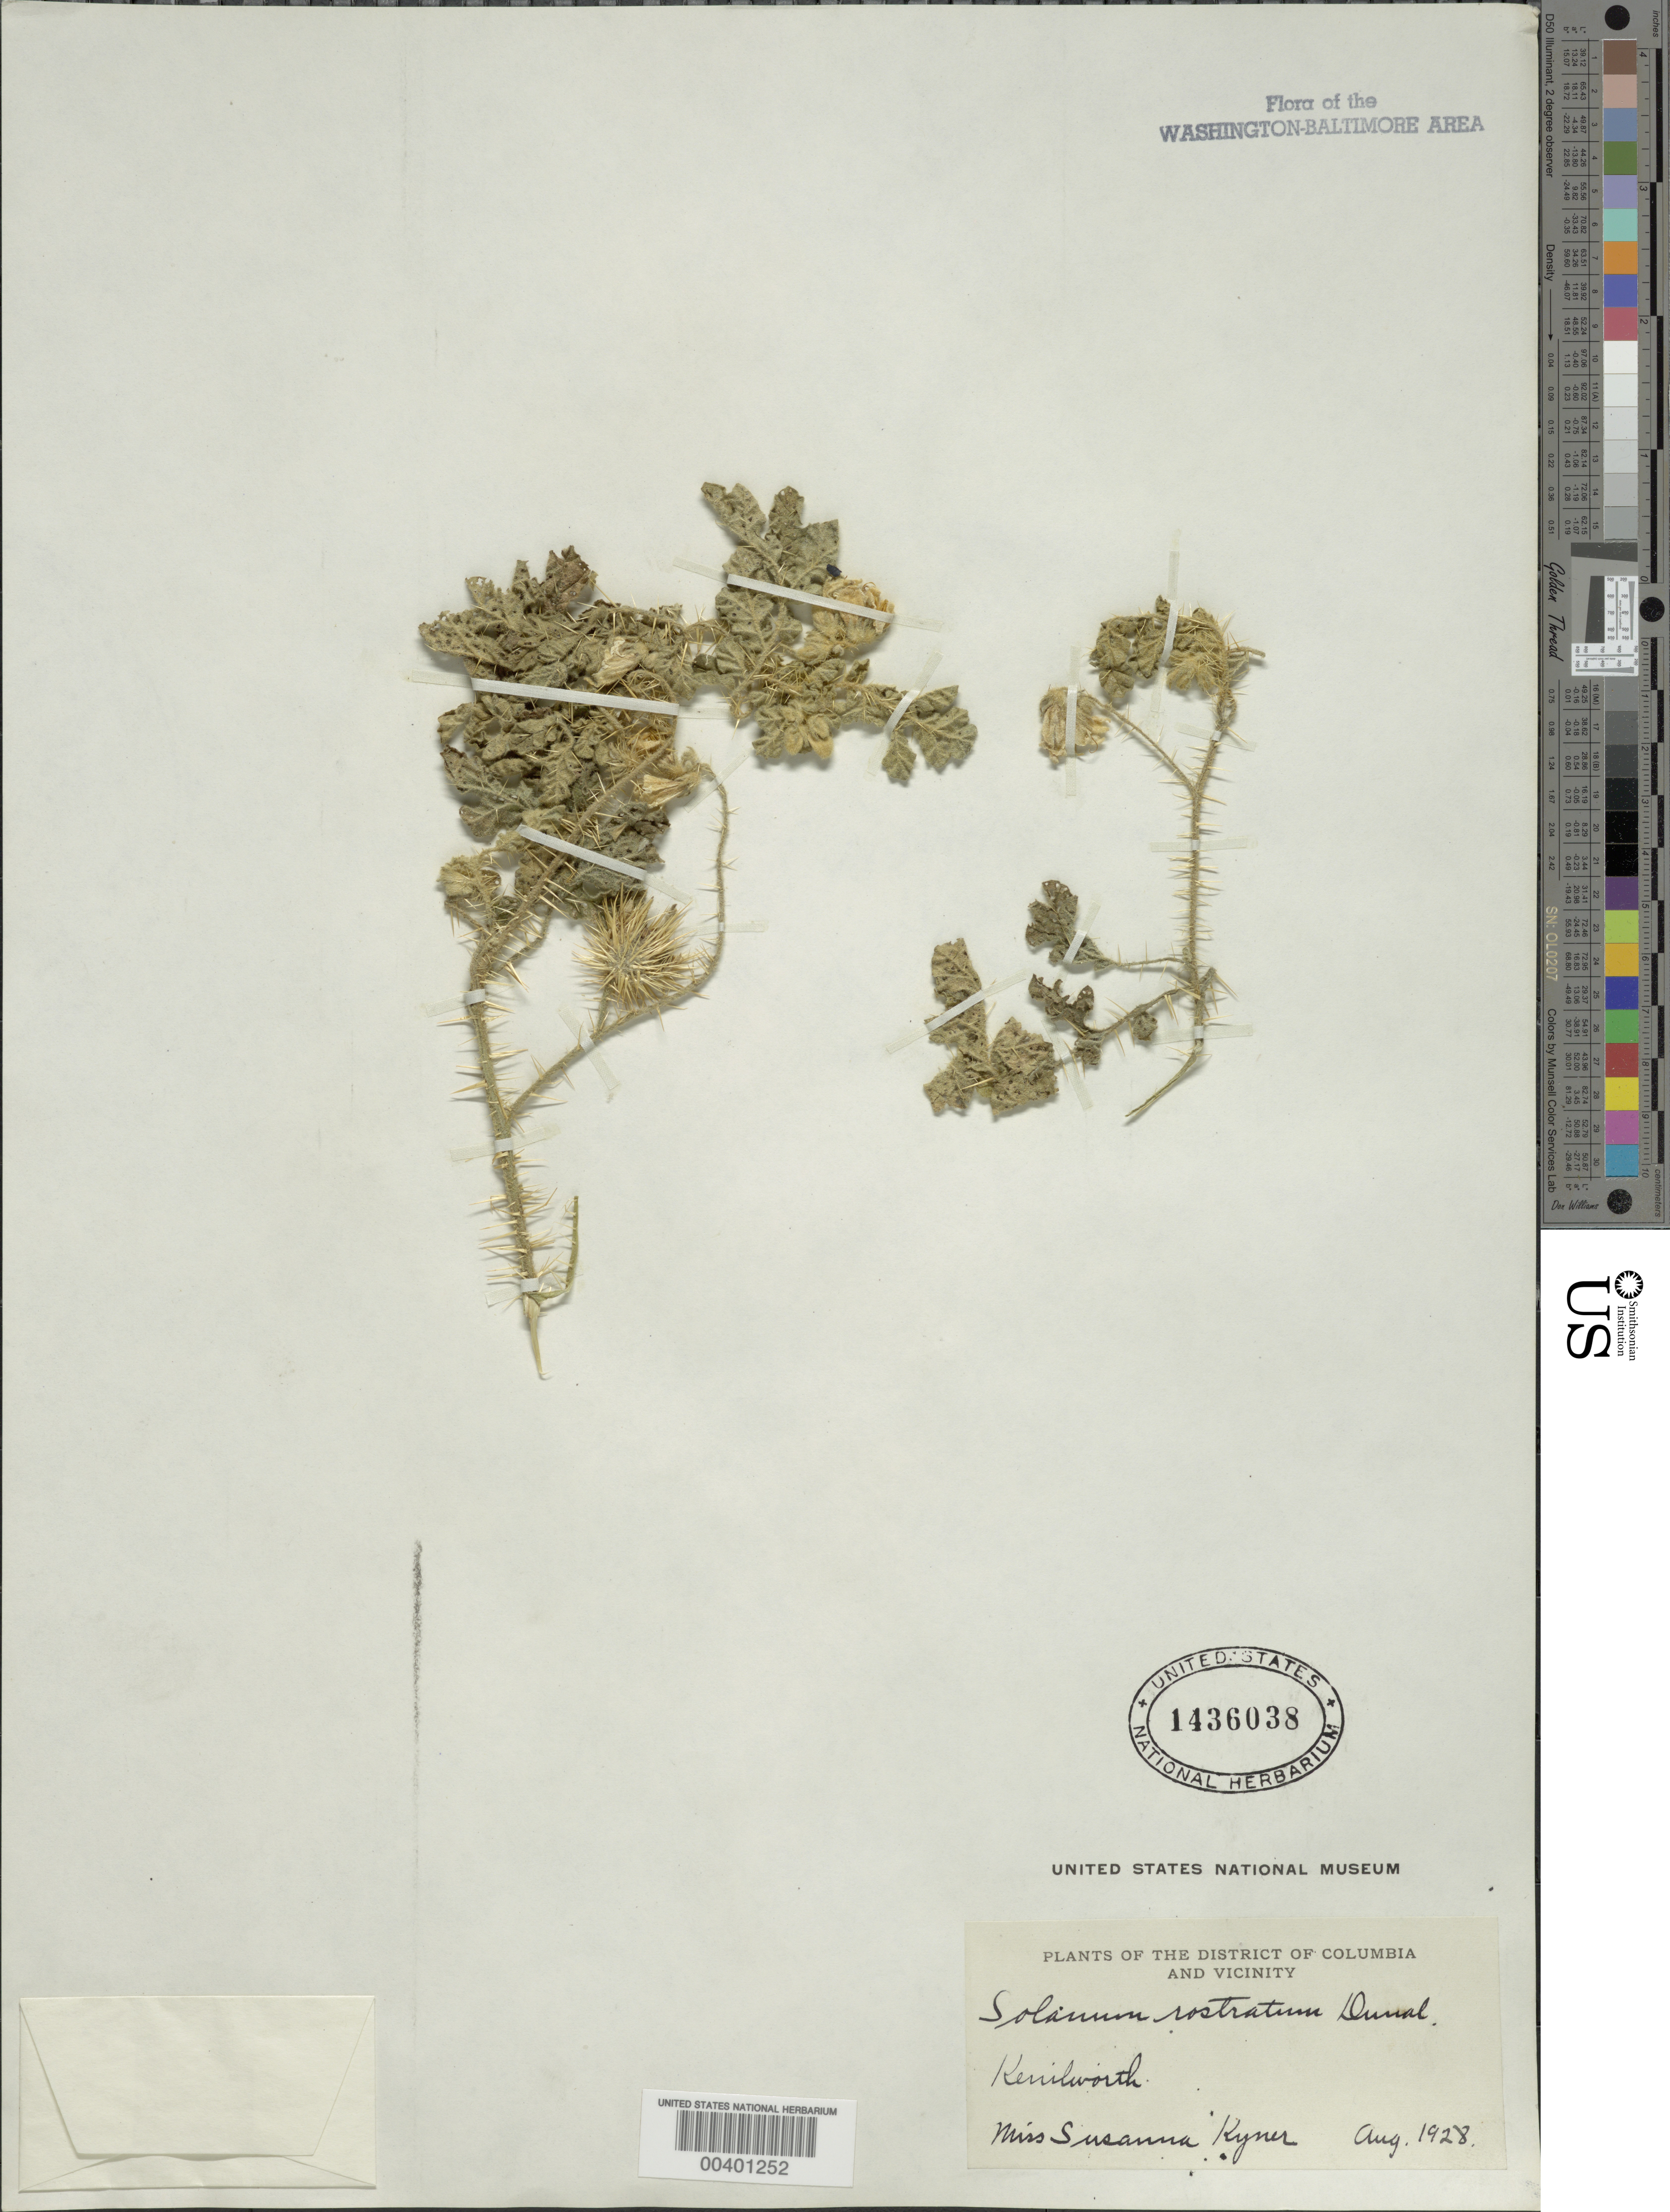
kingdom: Plantae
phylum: Tracheophyta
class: Magnoliopsida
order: Solanales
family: Solanaceae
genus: Solanum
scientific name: Solanum rostratum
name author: Dunal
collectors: S. Kyner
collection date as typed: Aug 1928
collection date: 1928-08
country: United States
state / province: District of Columbia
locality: Kenilworth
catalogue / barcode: US 1436038